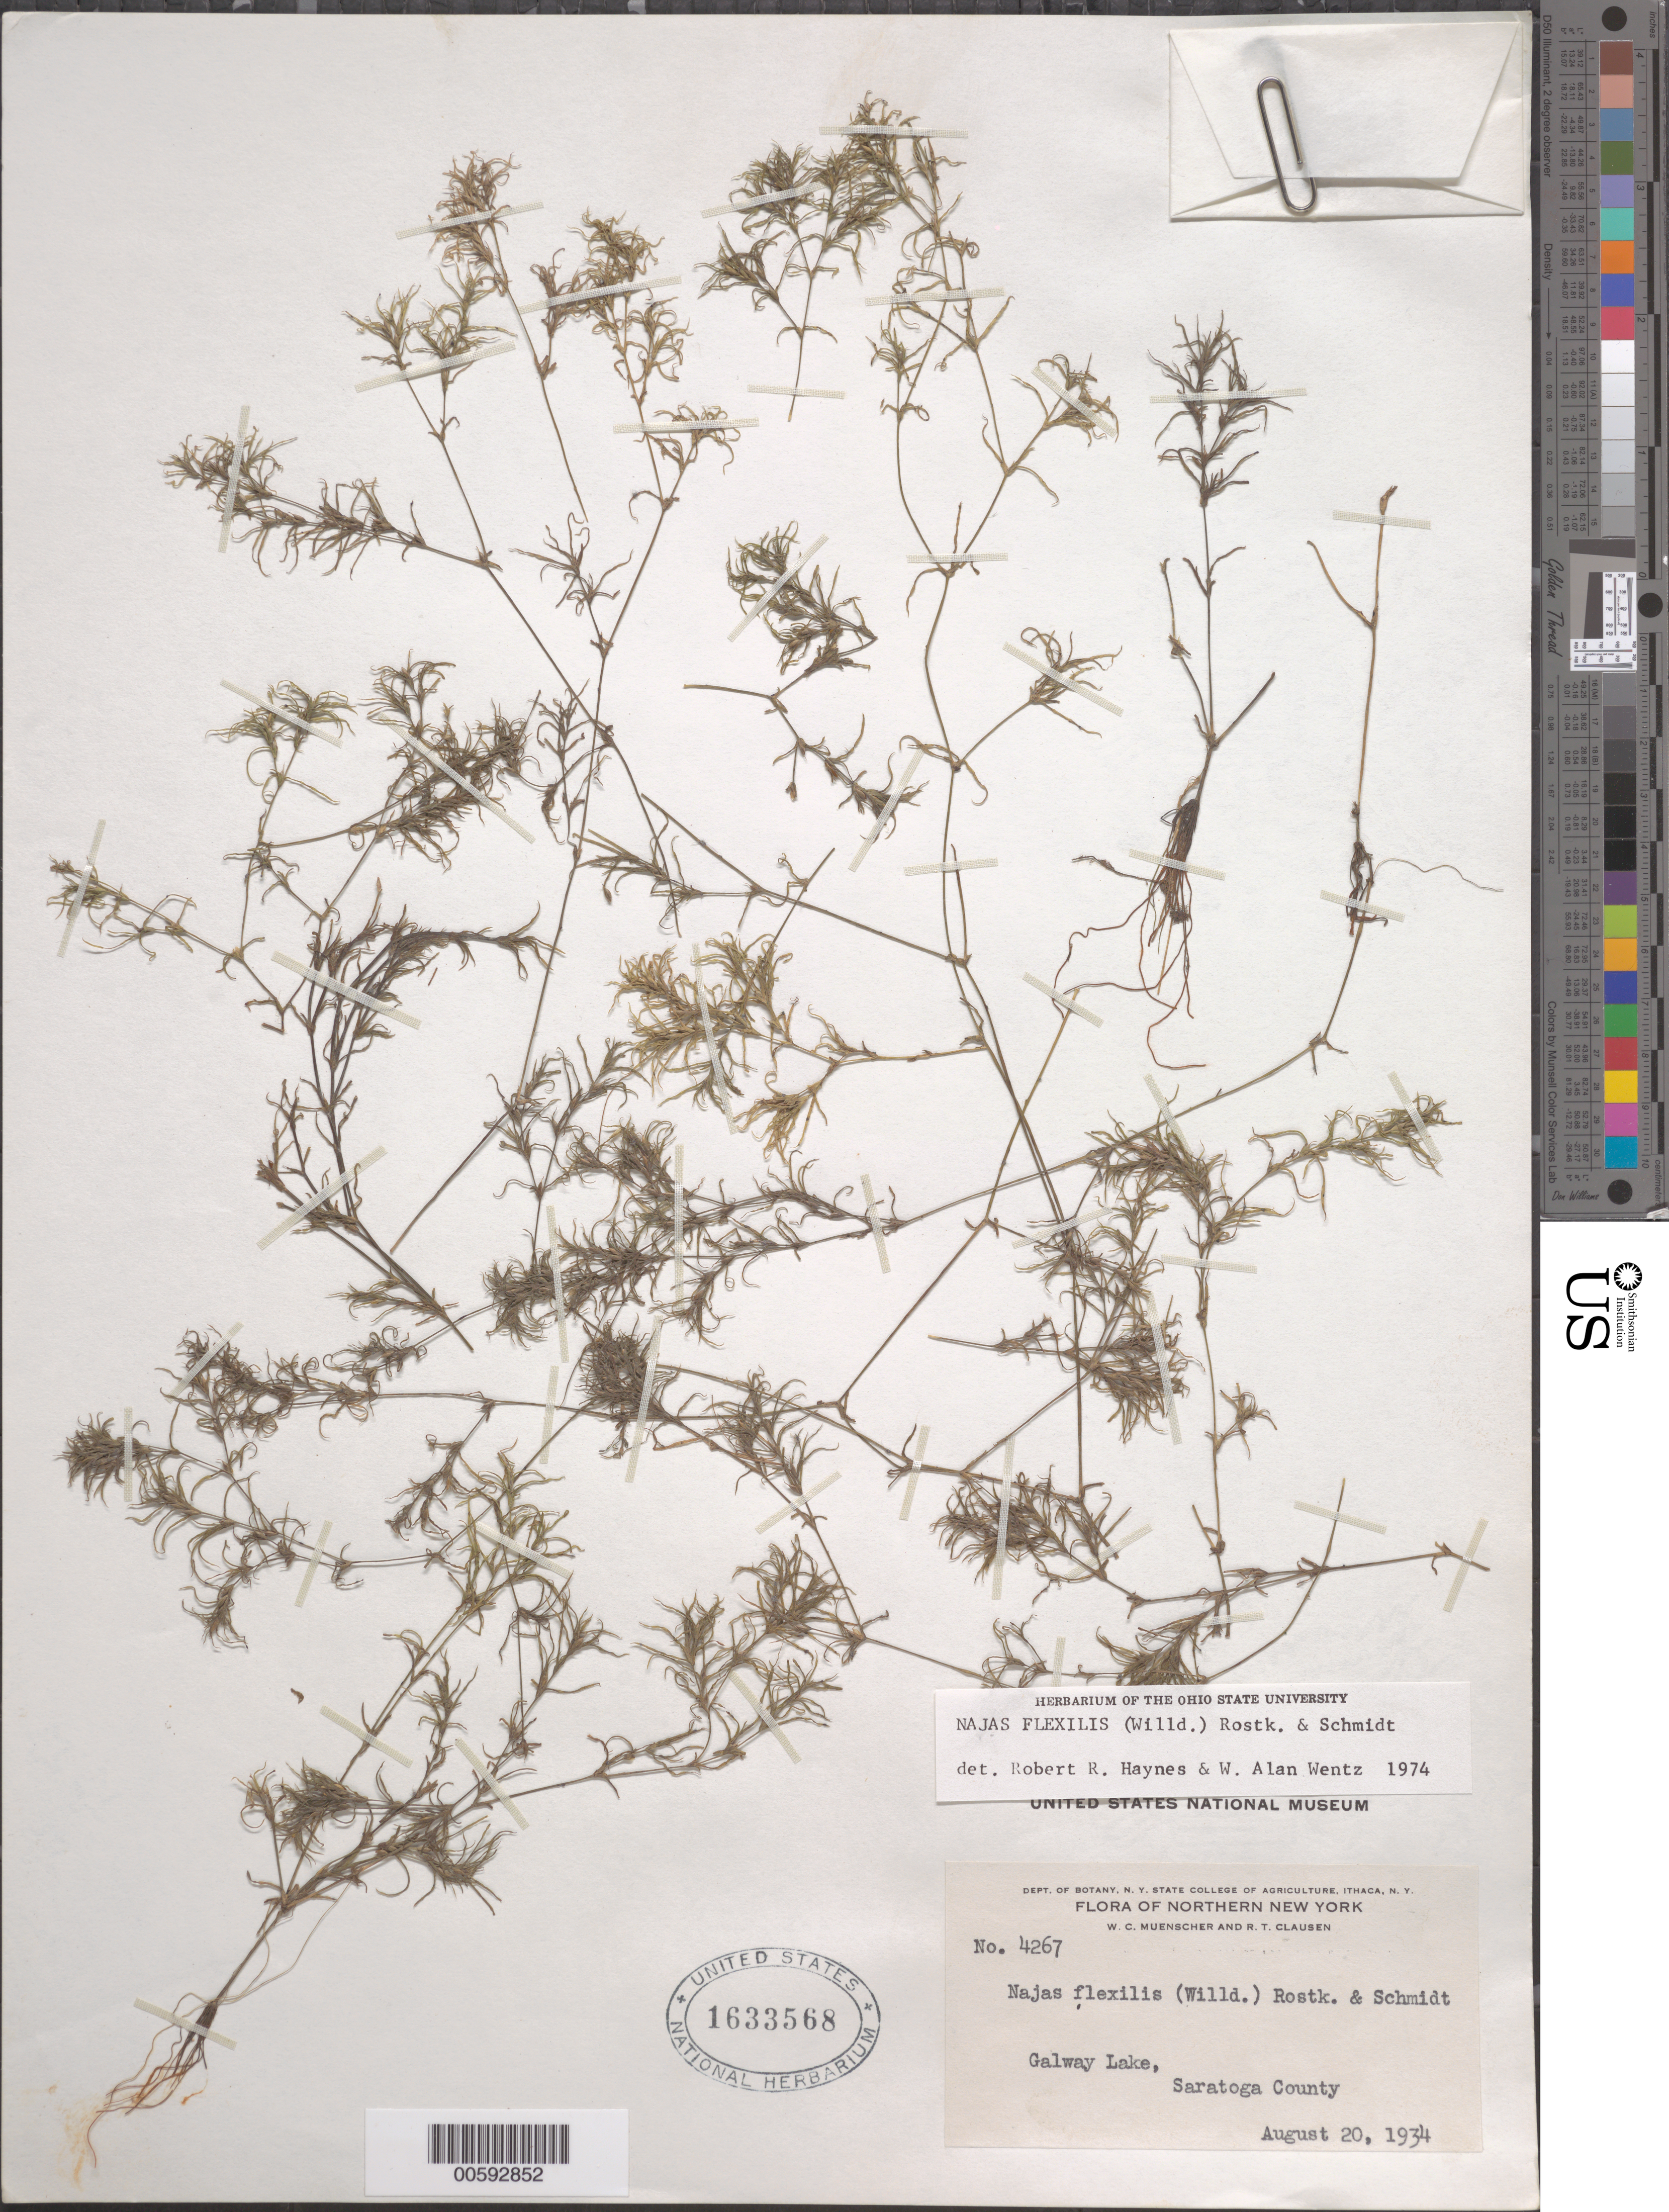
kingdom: Plantae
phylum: Tracheophyta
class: Liliopsida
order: Alismatales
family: Hydrocharitaceae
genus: Najas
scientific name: Najas flexilis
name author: (Willd.) Rostk. & Schmidt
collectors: W. Muenscher & R. T. Clausen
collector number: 4267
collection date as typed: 20 Aug 1934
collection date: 1934-08-20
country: United States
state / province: New York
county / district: Saratoga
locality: Galway Lake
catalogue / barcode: US 1633568